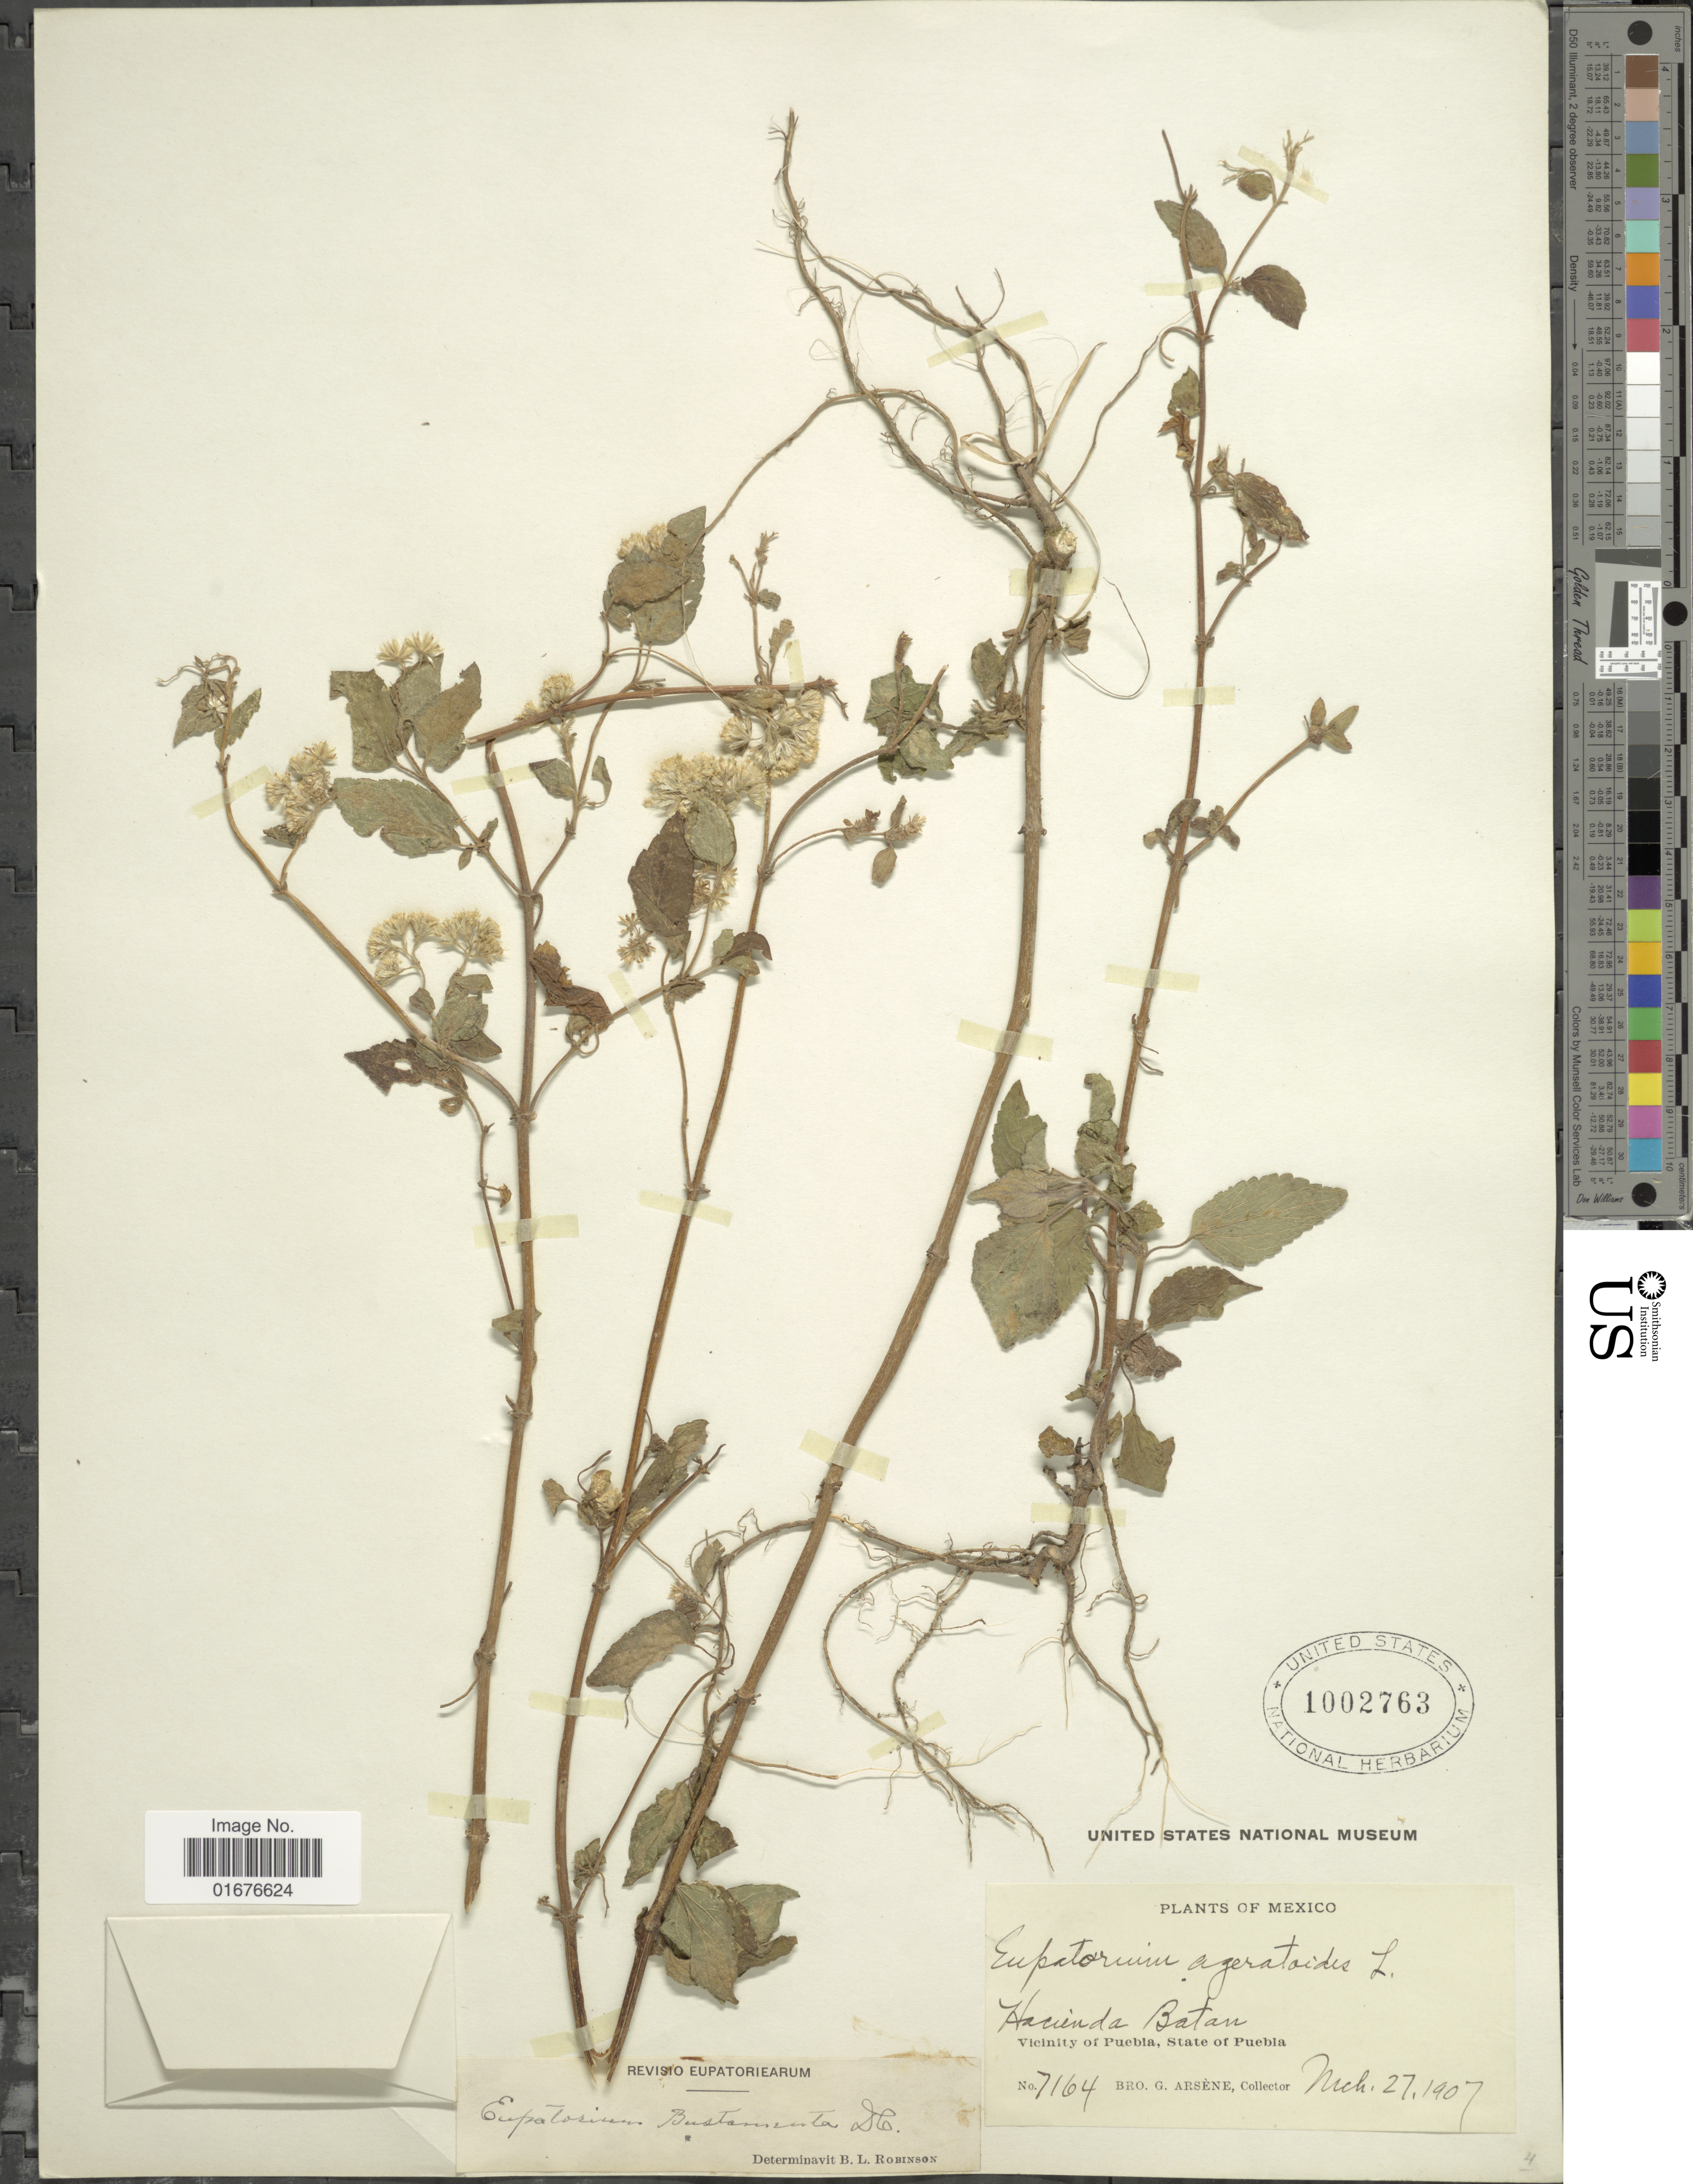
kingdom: Plantae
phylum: Tracheophyta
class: Magnoliopsida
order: Asterales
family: Asteraceae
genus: Ageratina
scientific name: Ageratina pichinchensis var. bustamenta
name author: (DC.) R.M. King & H. Rob.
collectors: Bro. G. Arsène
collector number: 7164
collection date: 1907-03-27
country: Mexico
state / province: Puebla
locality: Hacienda Batan, Vicinity of Puebla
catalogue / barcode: US 1002763